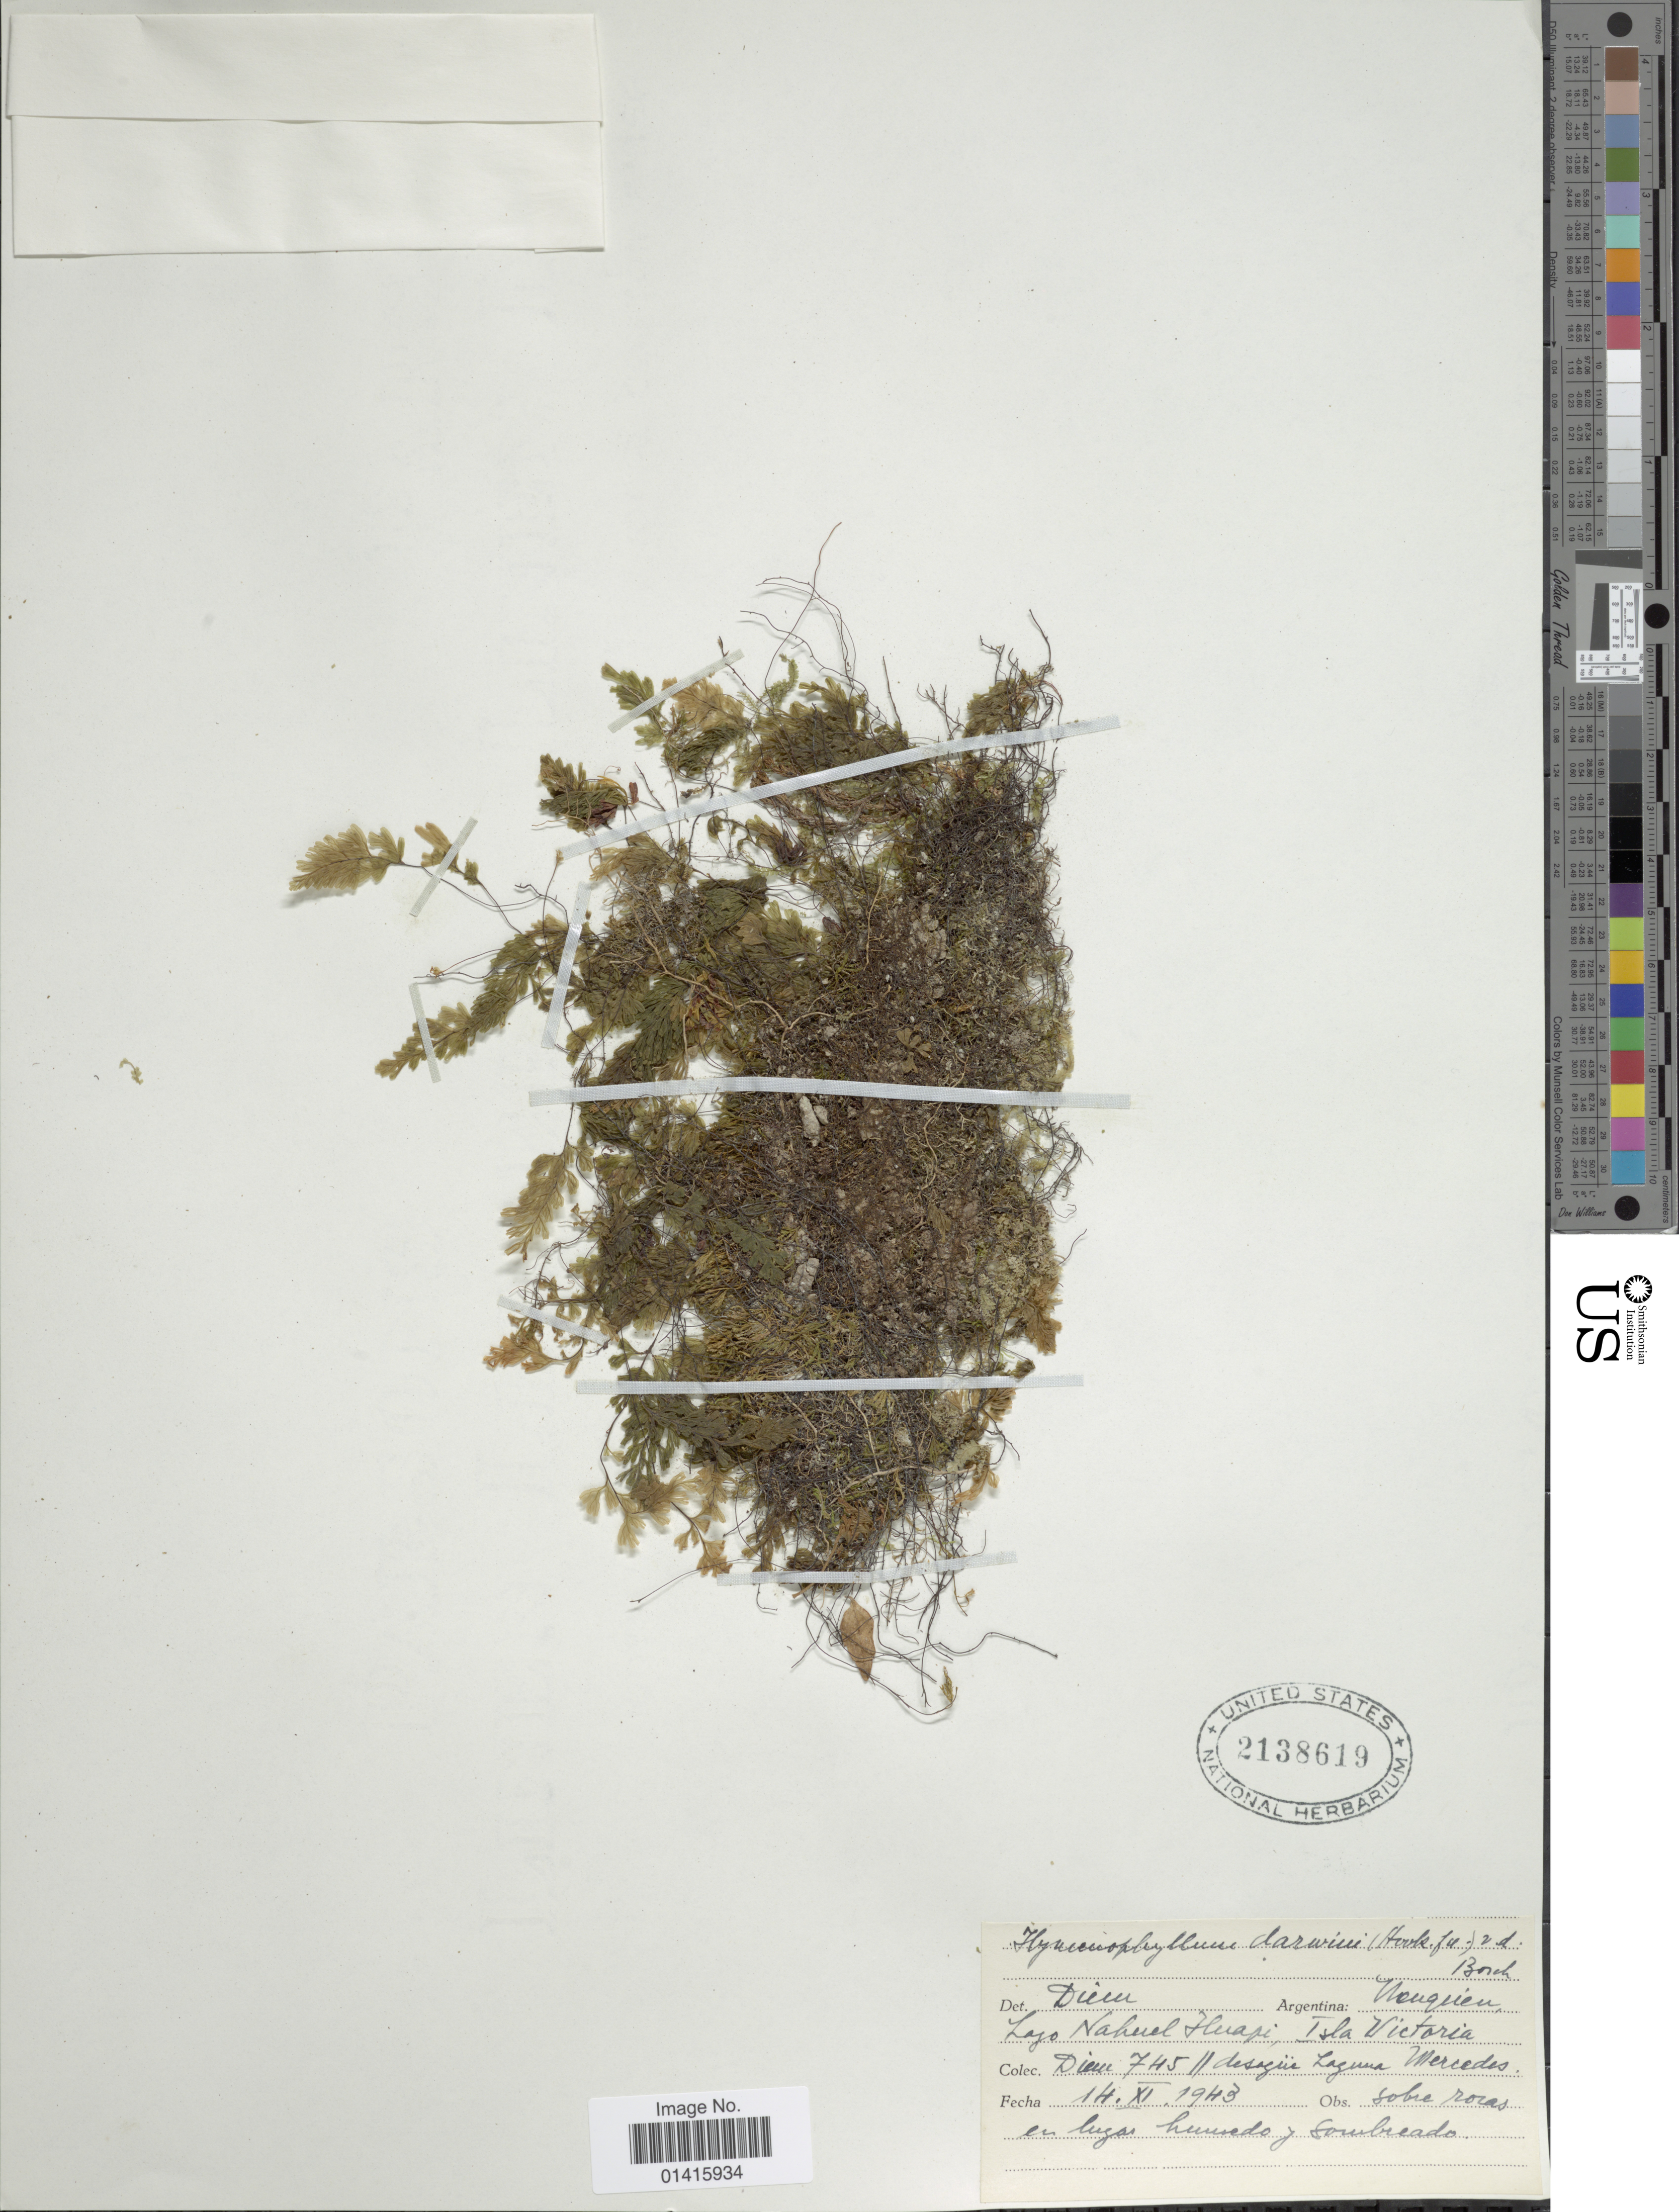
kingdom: Plantae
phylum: Tracheophyta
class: Polypodiopsida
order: Hymenophyllales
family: Hymenophyllaceae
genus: Hymenophyllum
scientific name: Hymenophyllum darwinii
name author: Hook. f.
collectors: Diem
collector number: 745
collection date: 1943-11-14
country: Argentina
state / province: Neuquen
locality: Argentina Neuquén, Lago Nahud Huapi, Isla Victoria, desagui Laguna Mercedes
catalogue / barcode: US 2138619